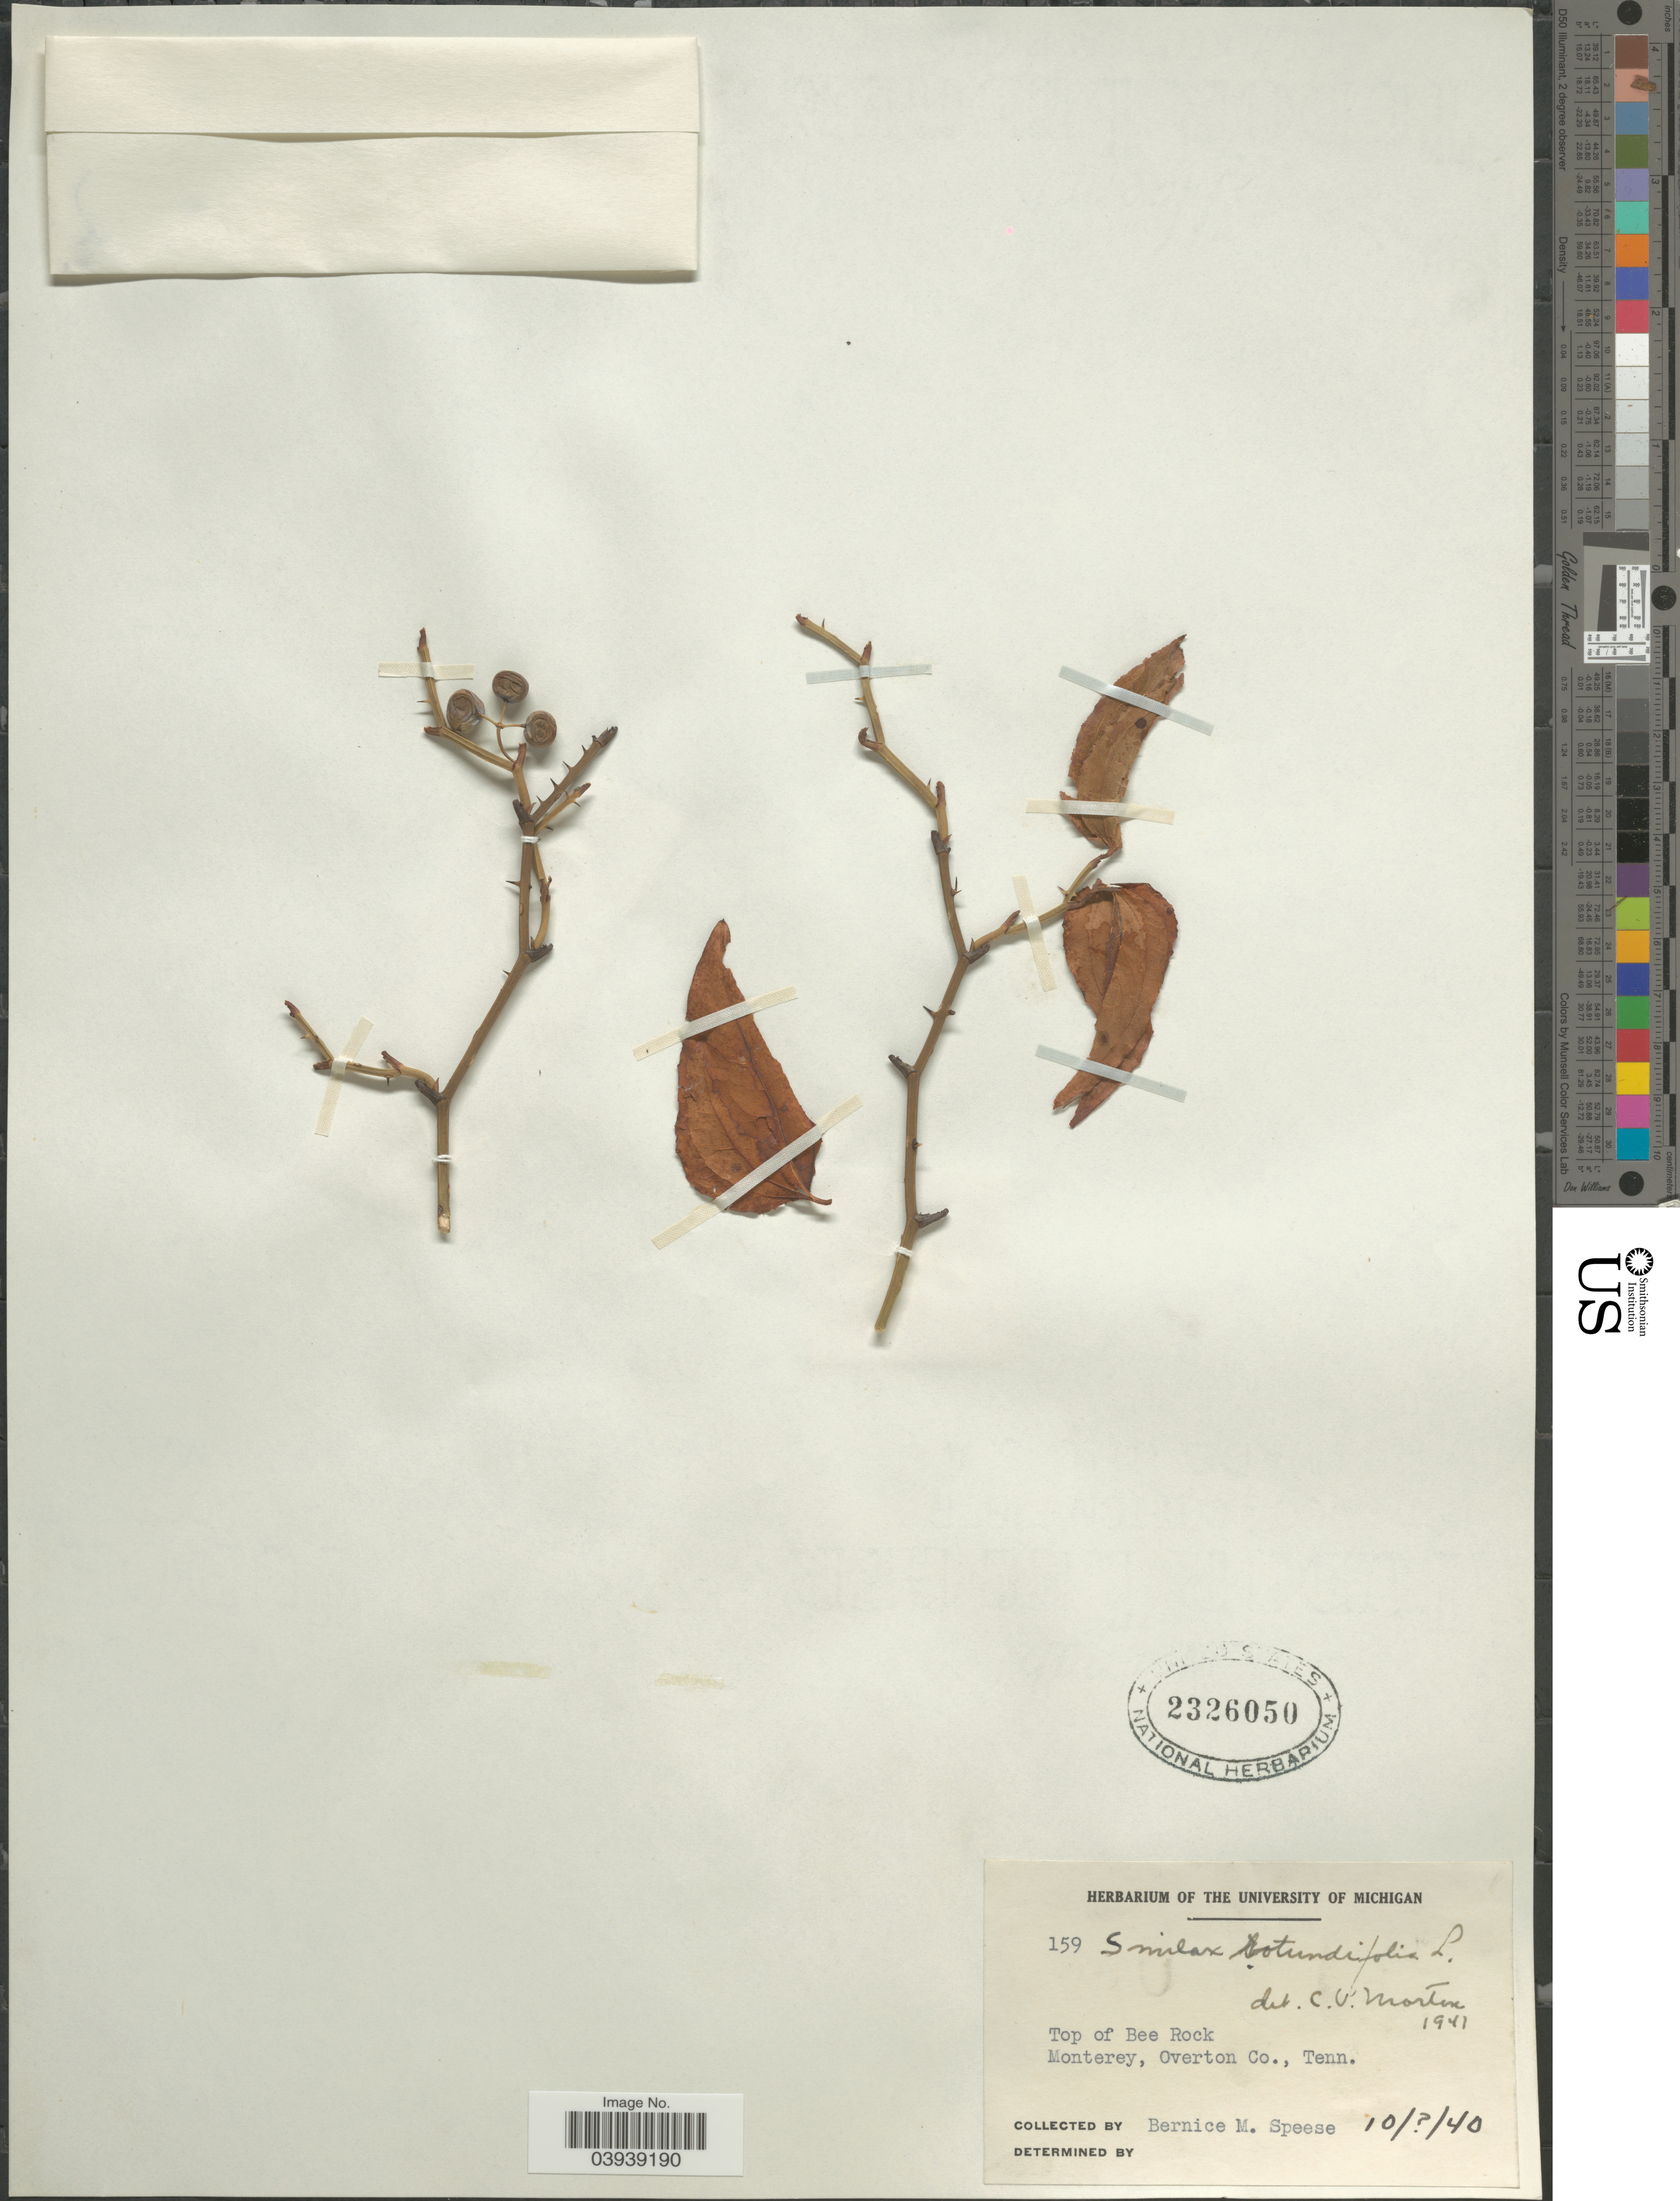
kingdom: Plantae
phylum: Tracheophyta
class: Liliopsida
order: Liliales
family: Smilacaceae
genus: Smilax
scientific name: Smilax rotundifolia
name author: L.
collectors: B. Speese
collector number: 159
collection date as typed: Transcribed d/m/y: /10/40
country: United States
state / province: Tennessee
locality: Top of Bee Rock. Monterey, Overton Co.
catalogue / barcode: US 2326050